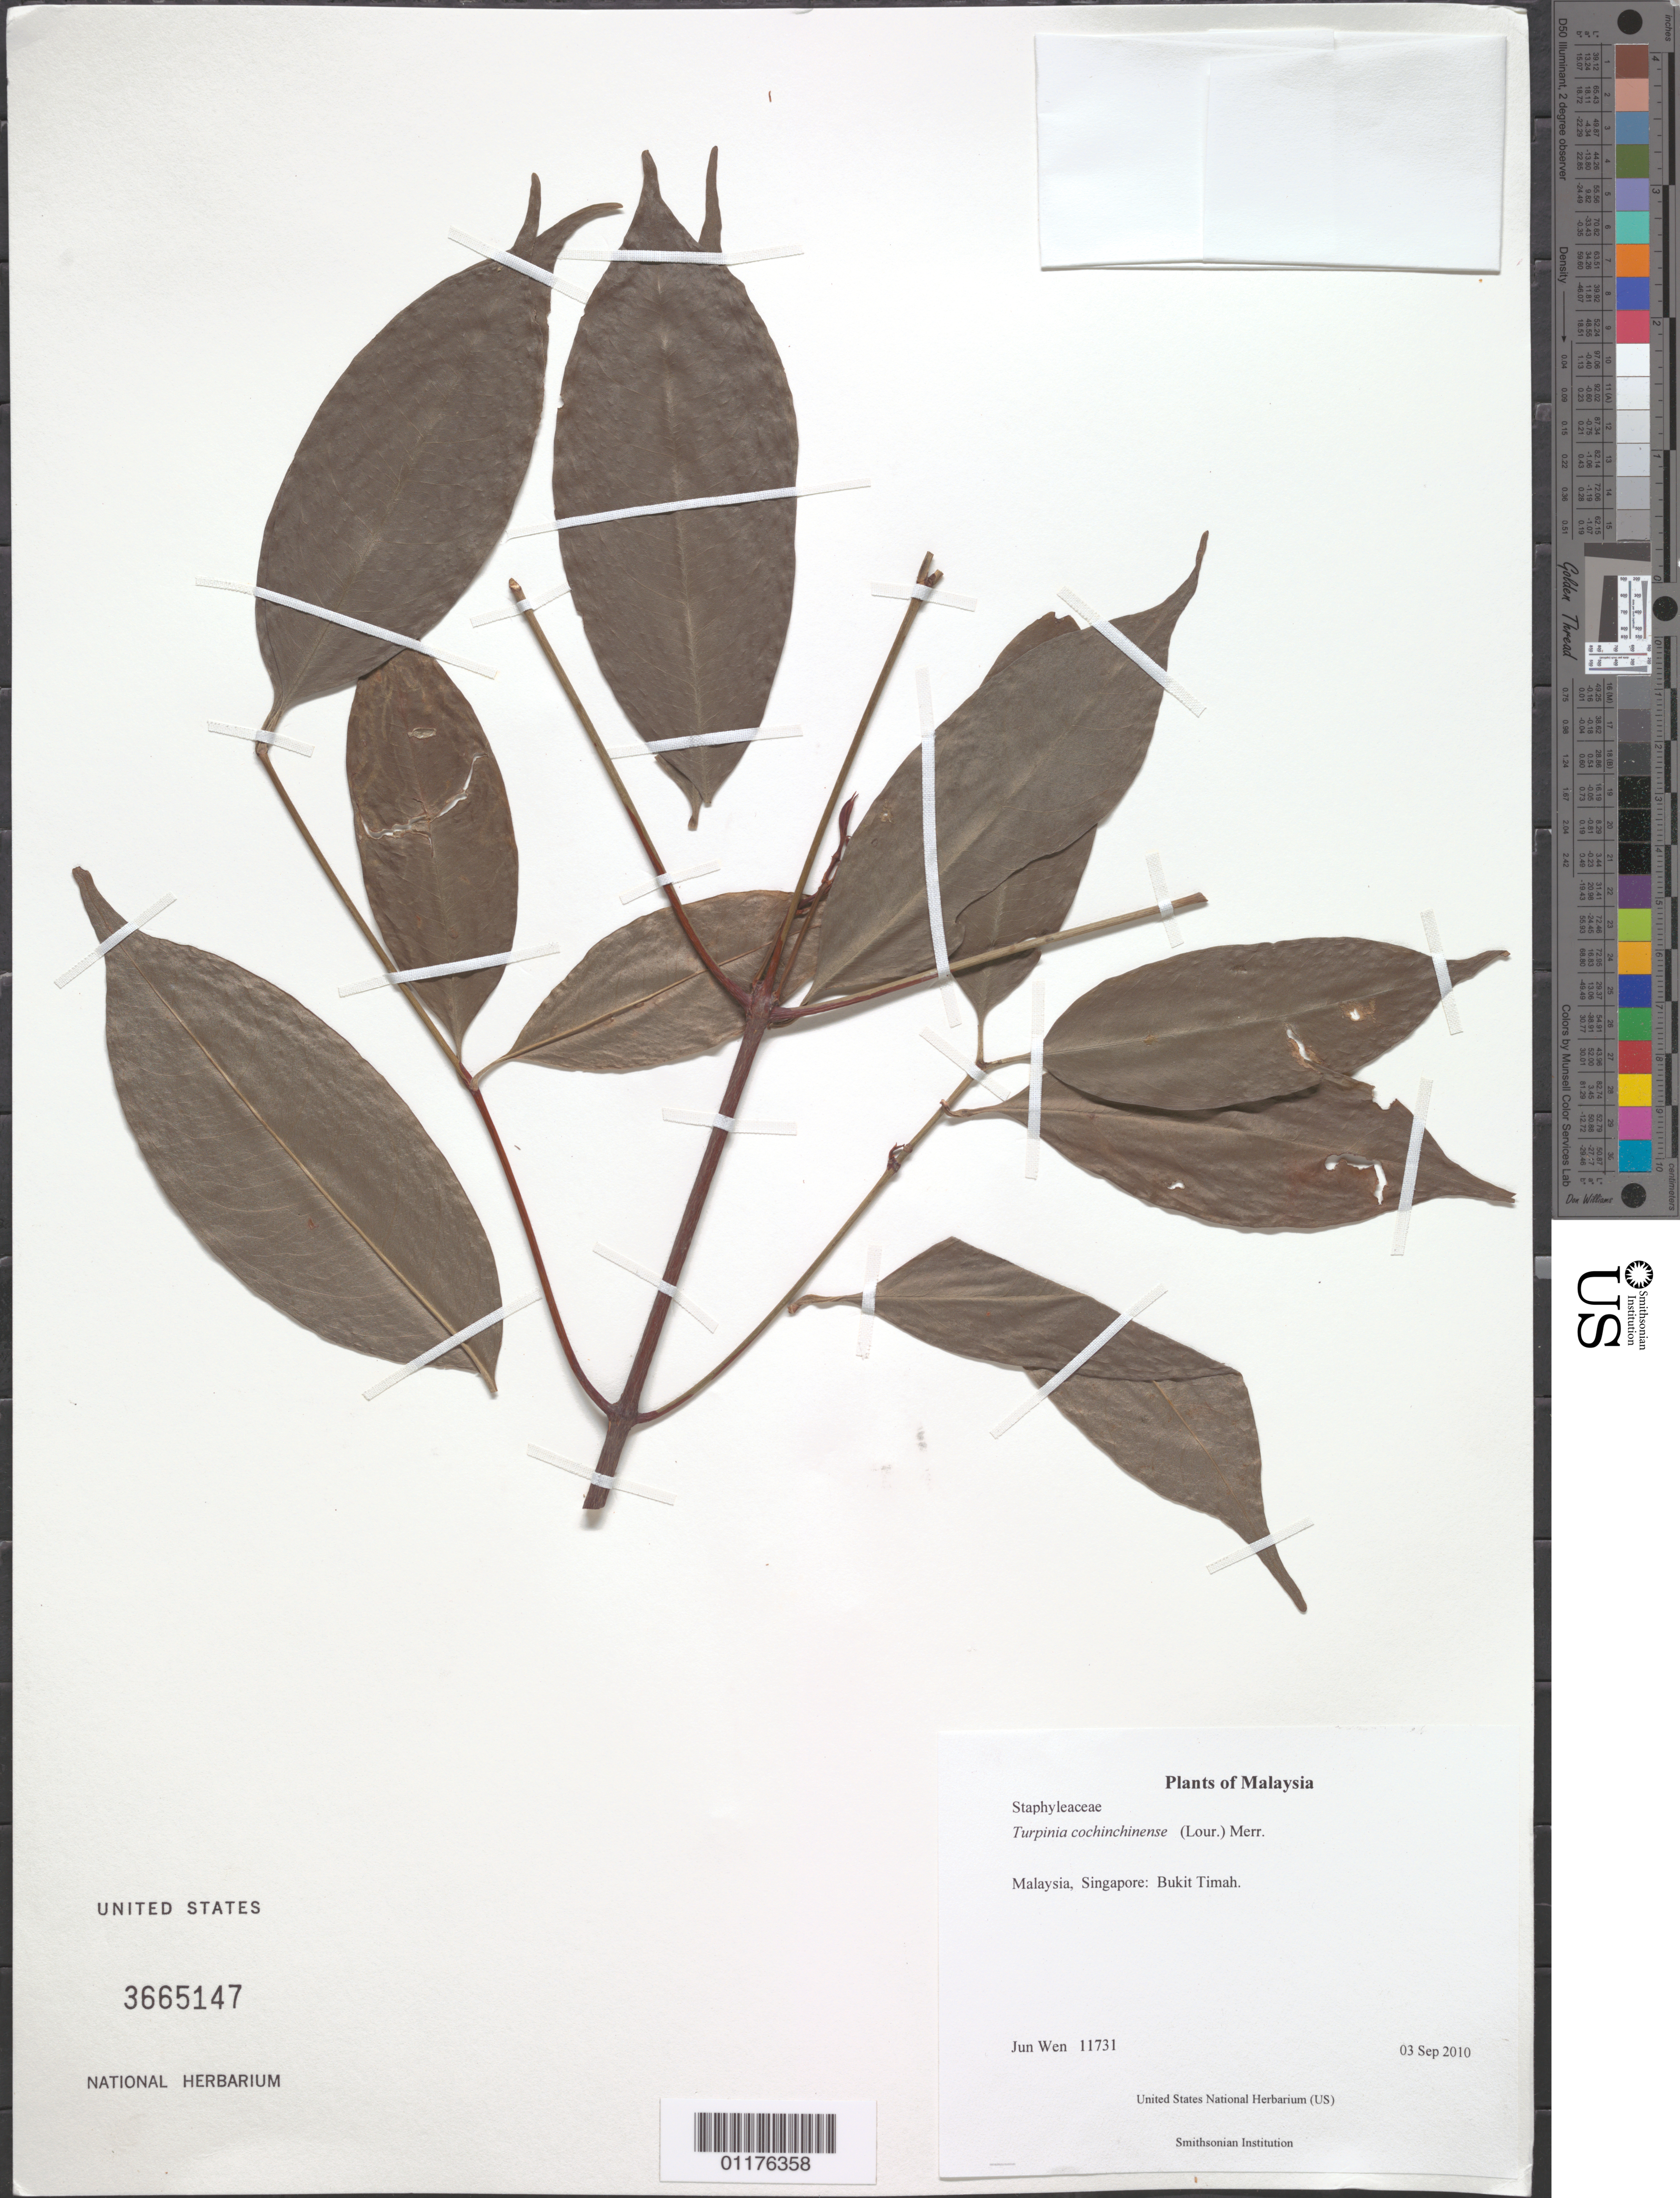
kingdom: Plantae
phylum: Tracheophyta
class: Magnoliopsida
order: Crossosomatales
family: Staphyleaceae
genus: Turpinia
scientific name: Turpinia cochinchinense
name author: (Lour.) Merr.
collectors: J. Wen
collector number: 11731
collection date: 2010-09-03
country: Malaysia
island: Borneo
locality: Singapore: Bukit Timah.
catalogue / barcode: US 3665147